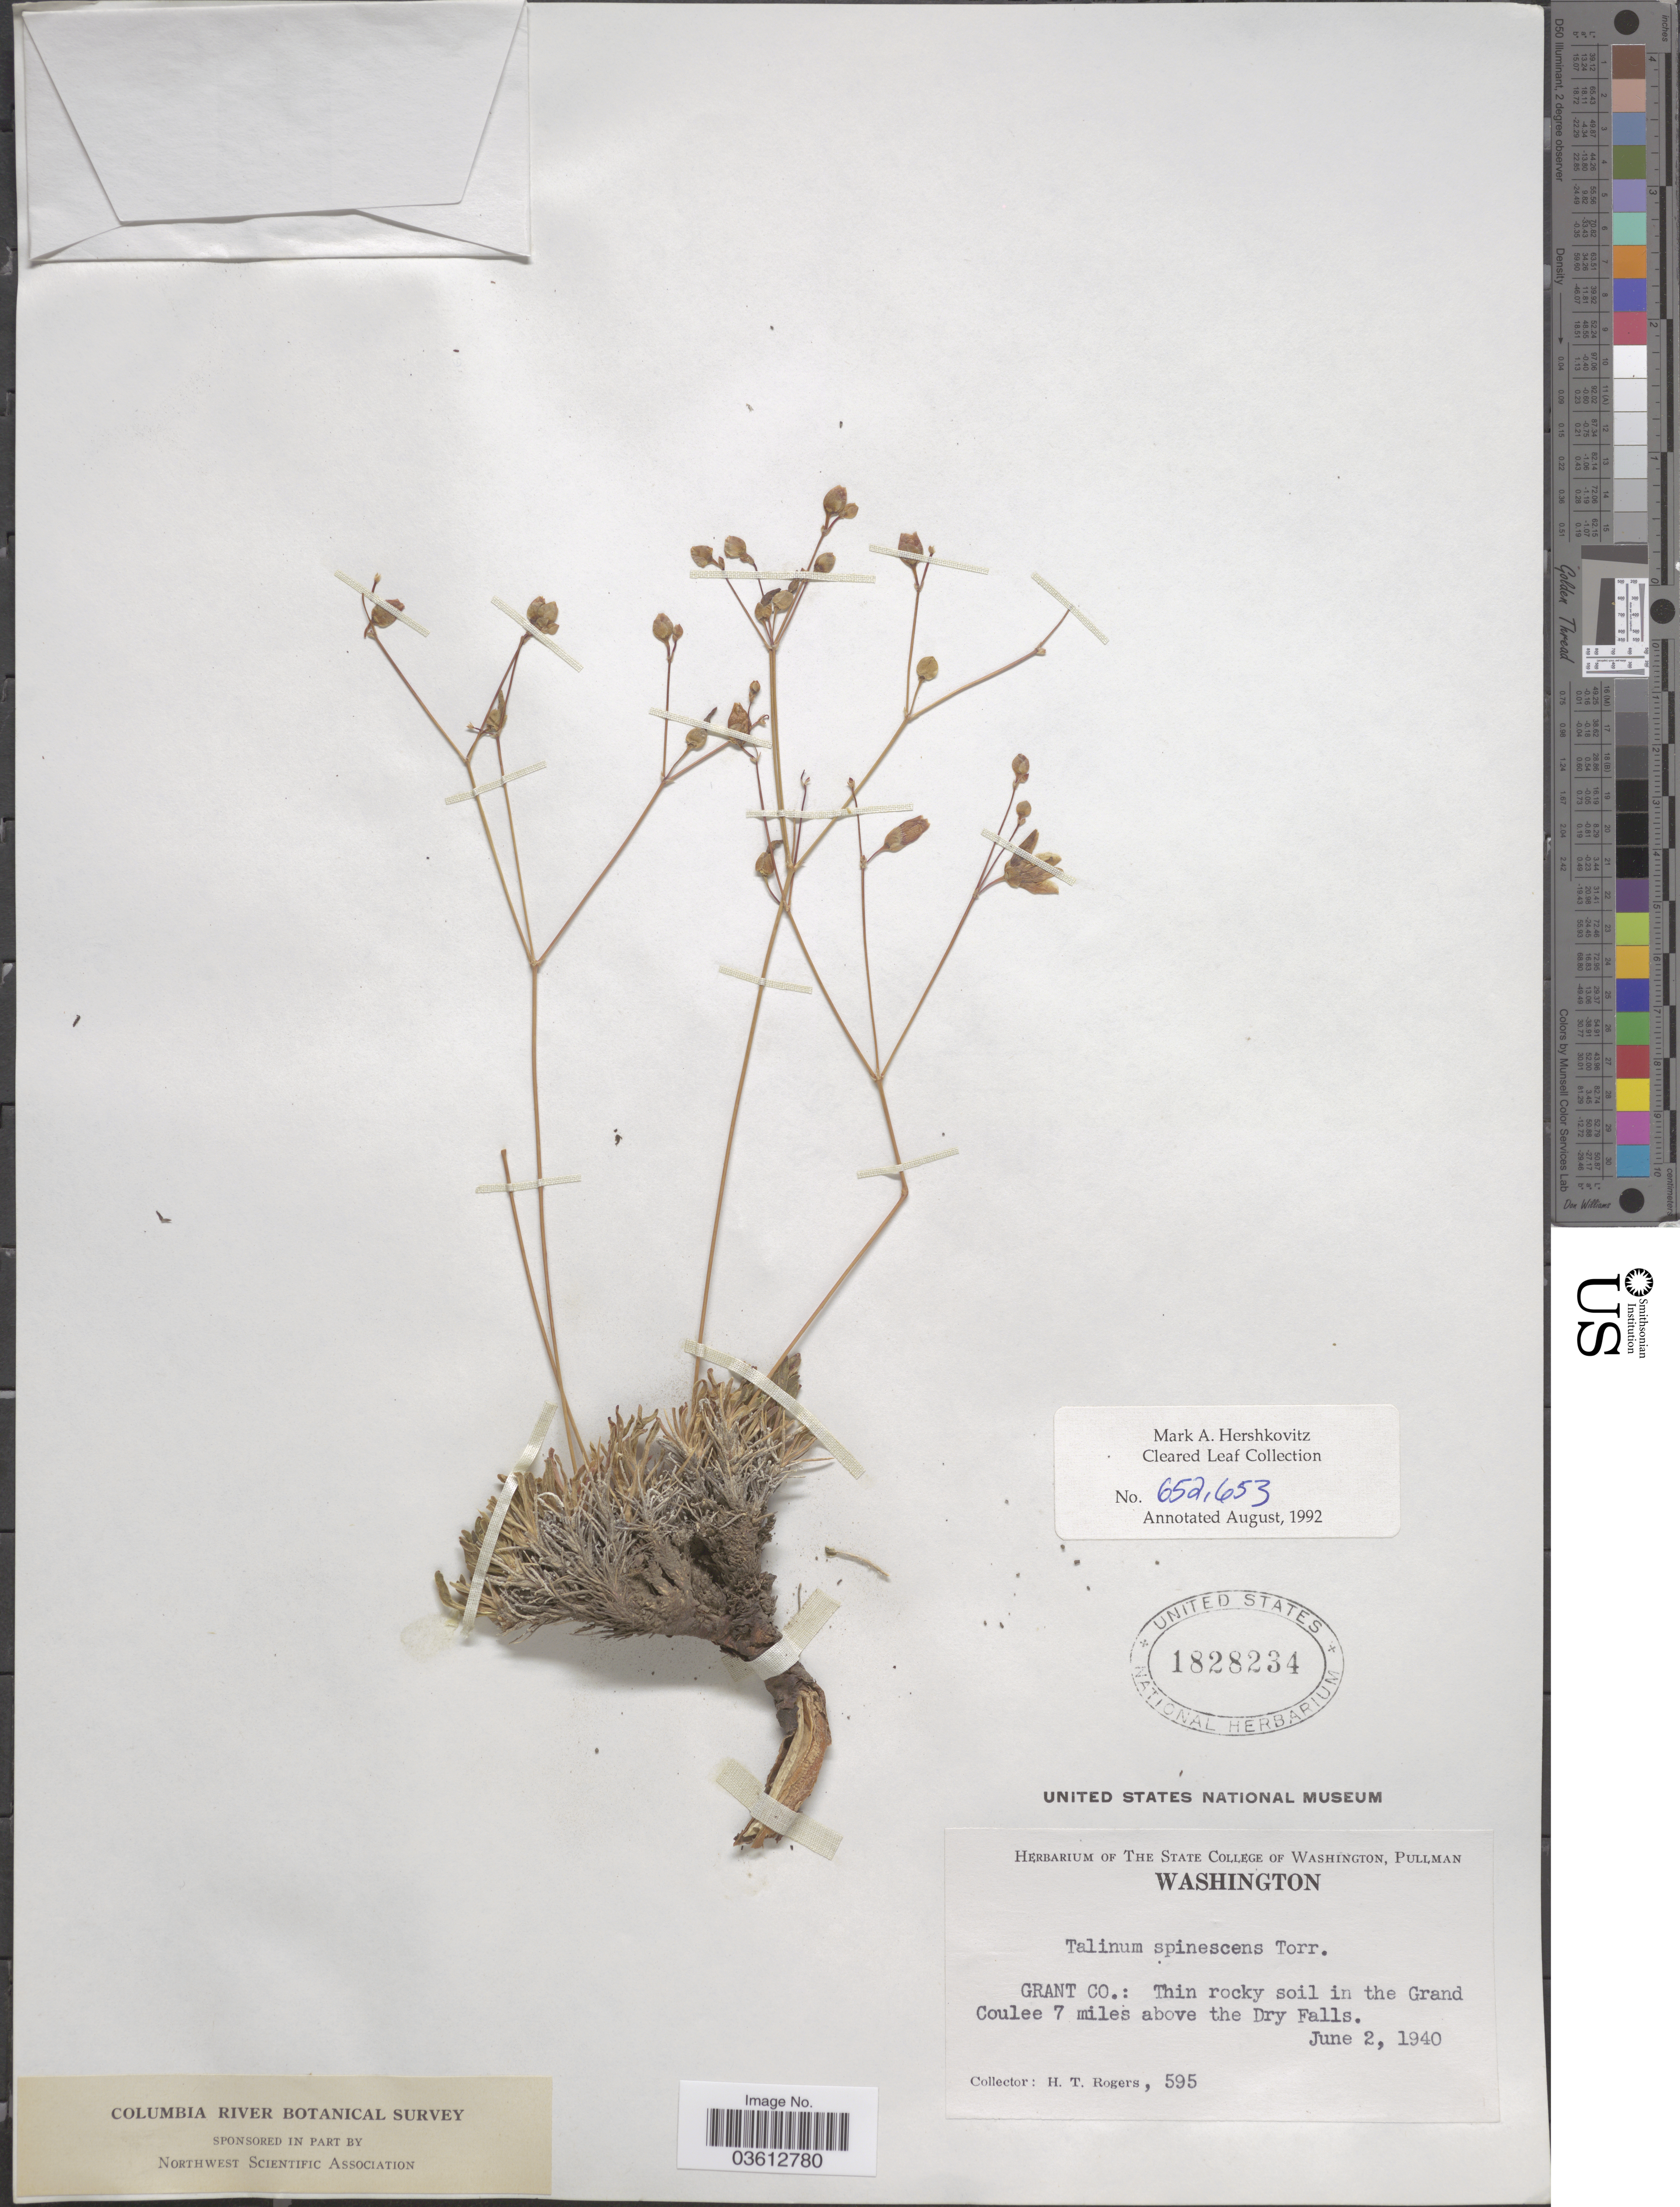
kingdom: Plantae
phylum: Tracheophyta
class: Magnoliopsida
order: Caryophyllales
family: Talinaceae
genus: Talinum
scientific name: Talinum spinescens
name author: Torr.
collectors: H. Rogers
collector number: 595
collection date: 1940-06-02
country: United States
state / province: Washington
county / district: Grant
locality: Grant Co.: Thin rocky soil in the Grand Coulee 7 miles above the Dry Falls.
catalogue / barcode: US 1828234